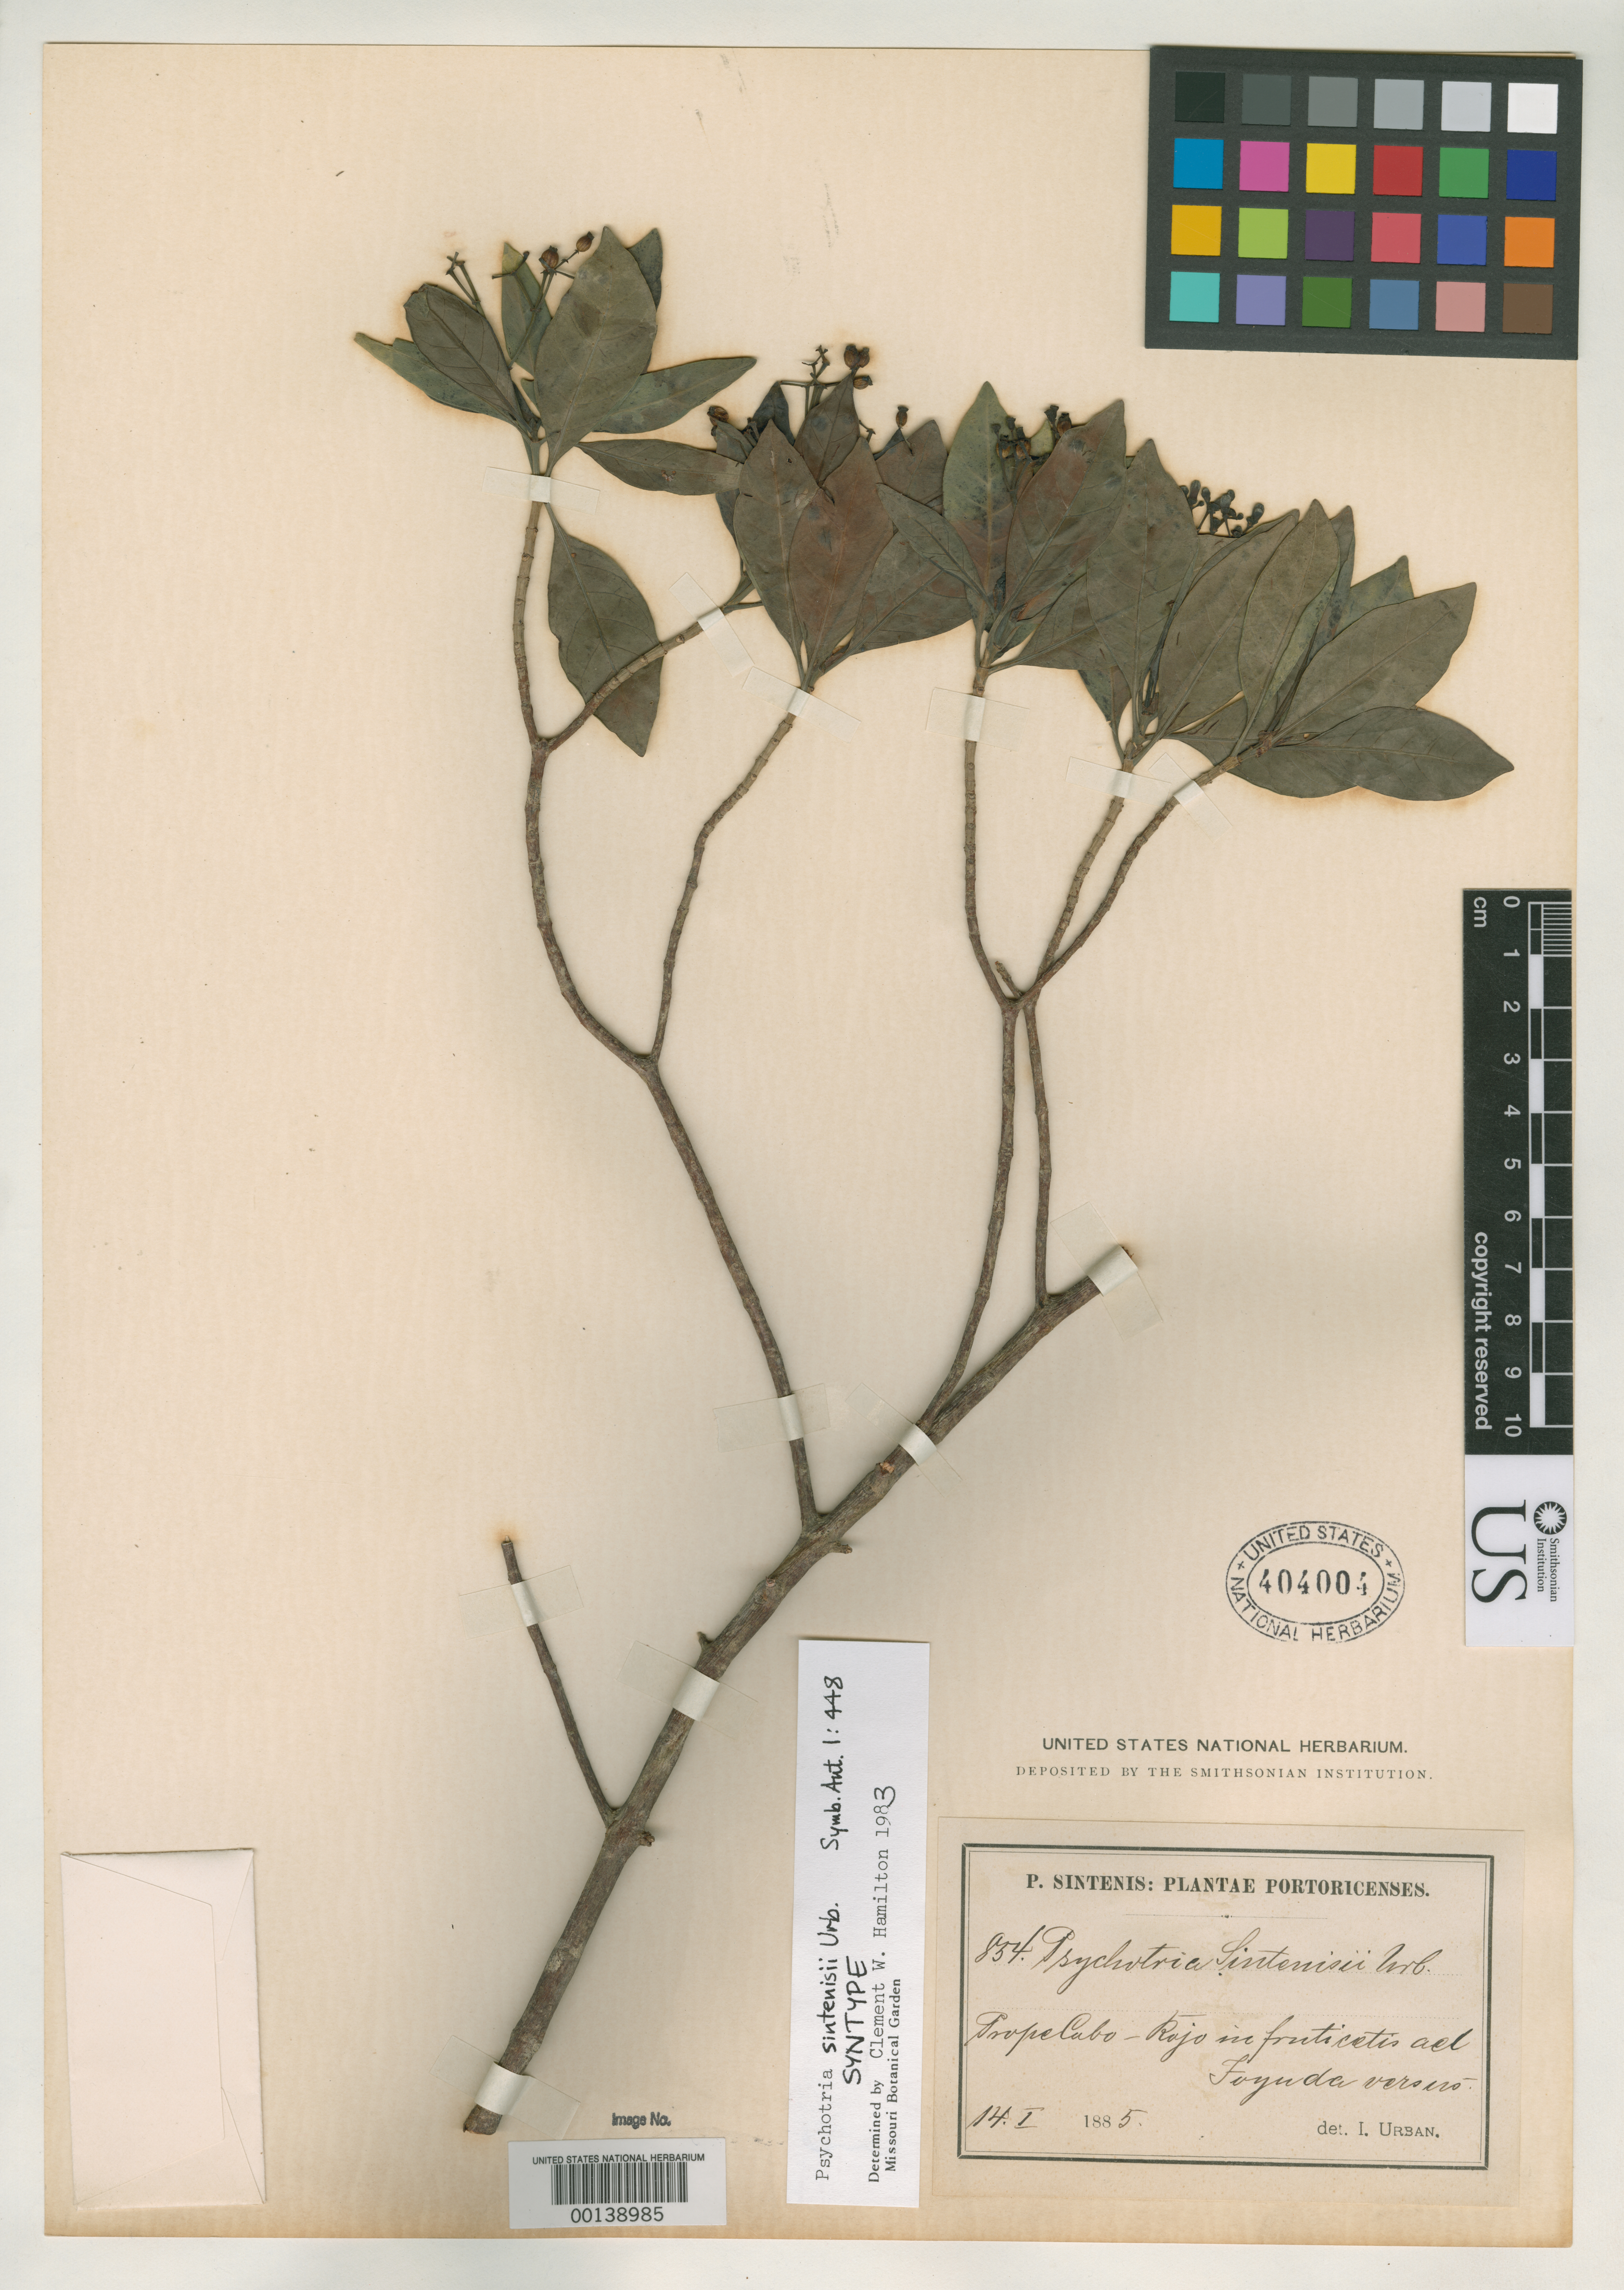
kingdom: Plantae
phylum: Tracheophyta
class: Magnoliopsida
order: Gentianales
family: Rubiaceae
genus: Psychotria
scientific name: Psychotria sintenisii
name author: Urb.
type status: Isotype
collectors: P. Sintenis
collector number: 854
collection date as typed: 14 Jan 1885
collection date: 1885-01-14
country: Puerto Rico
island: Greater Antilles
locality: Near Cabo-Rojo.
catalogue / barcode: US 404004